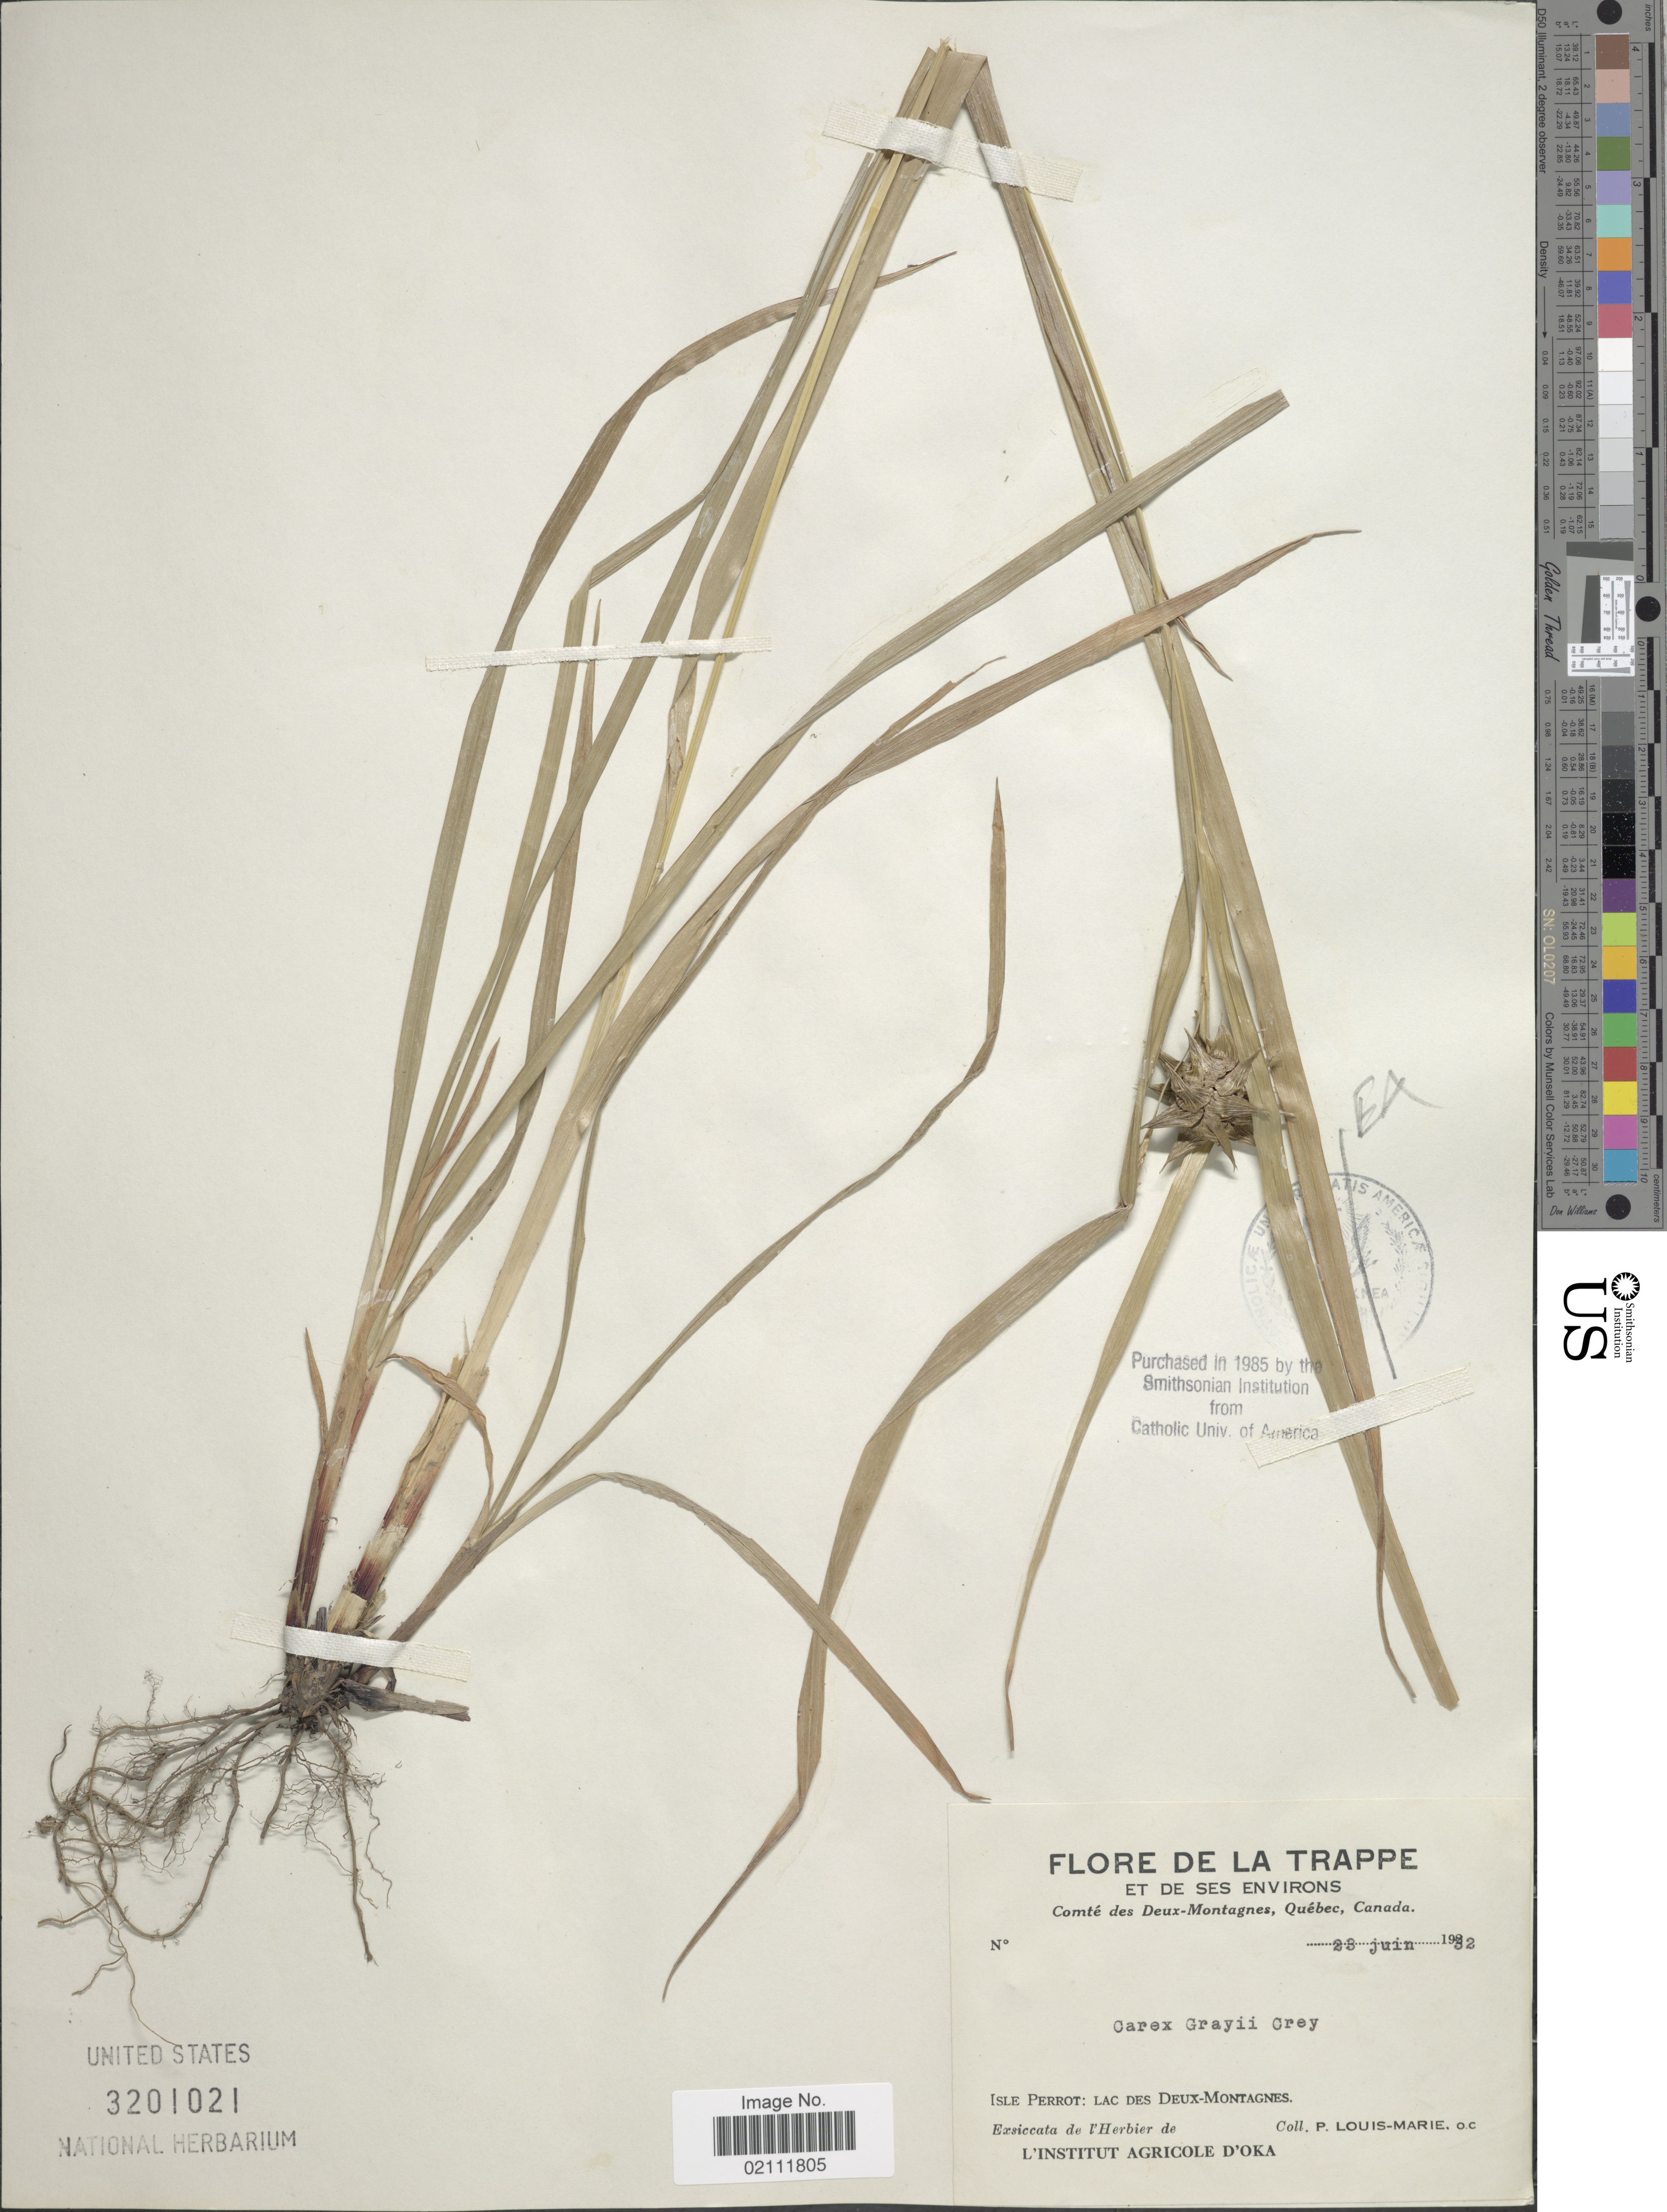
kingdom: Plantae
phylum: Tracheophyta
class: Liliopsida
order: Poales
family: Cyperaceae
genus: Carex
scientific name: Carex grayi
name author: J. Carey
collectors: L.-M. LaLonde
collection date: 1932-06-23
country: Canada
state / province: Quebec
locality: De la Trappe et de Ses environs, Comte des Deux-Montagnes, Isle Perrot: Lac des Deux-Montagnes.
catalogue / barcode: US 3201021